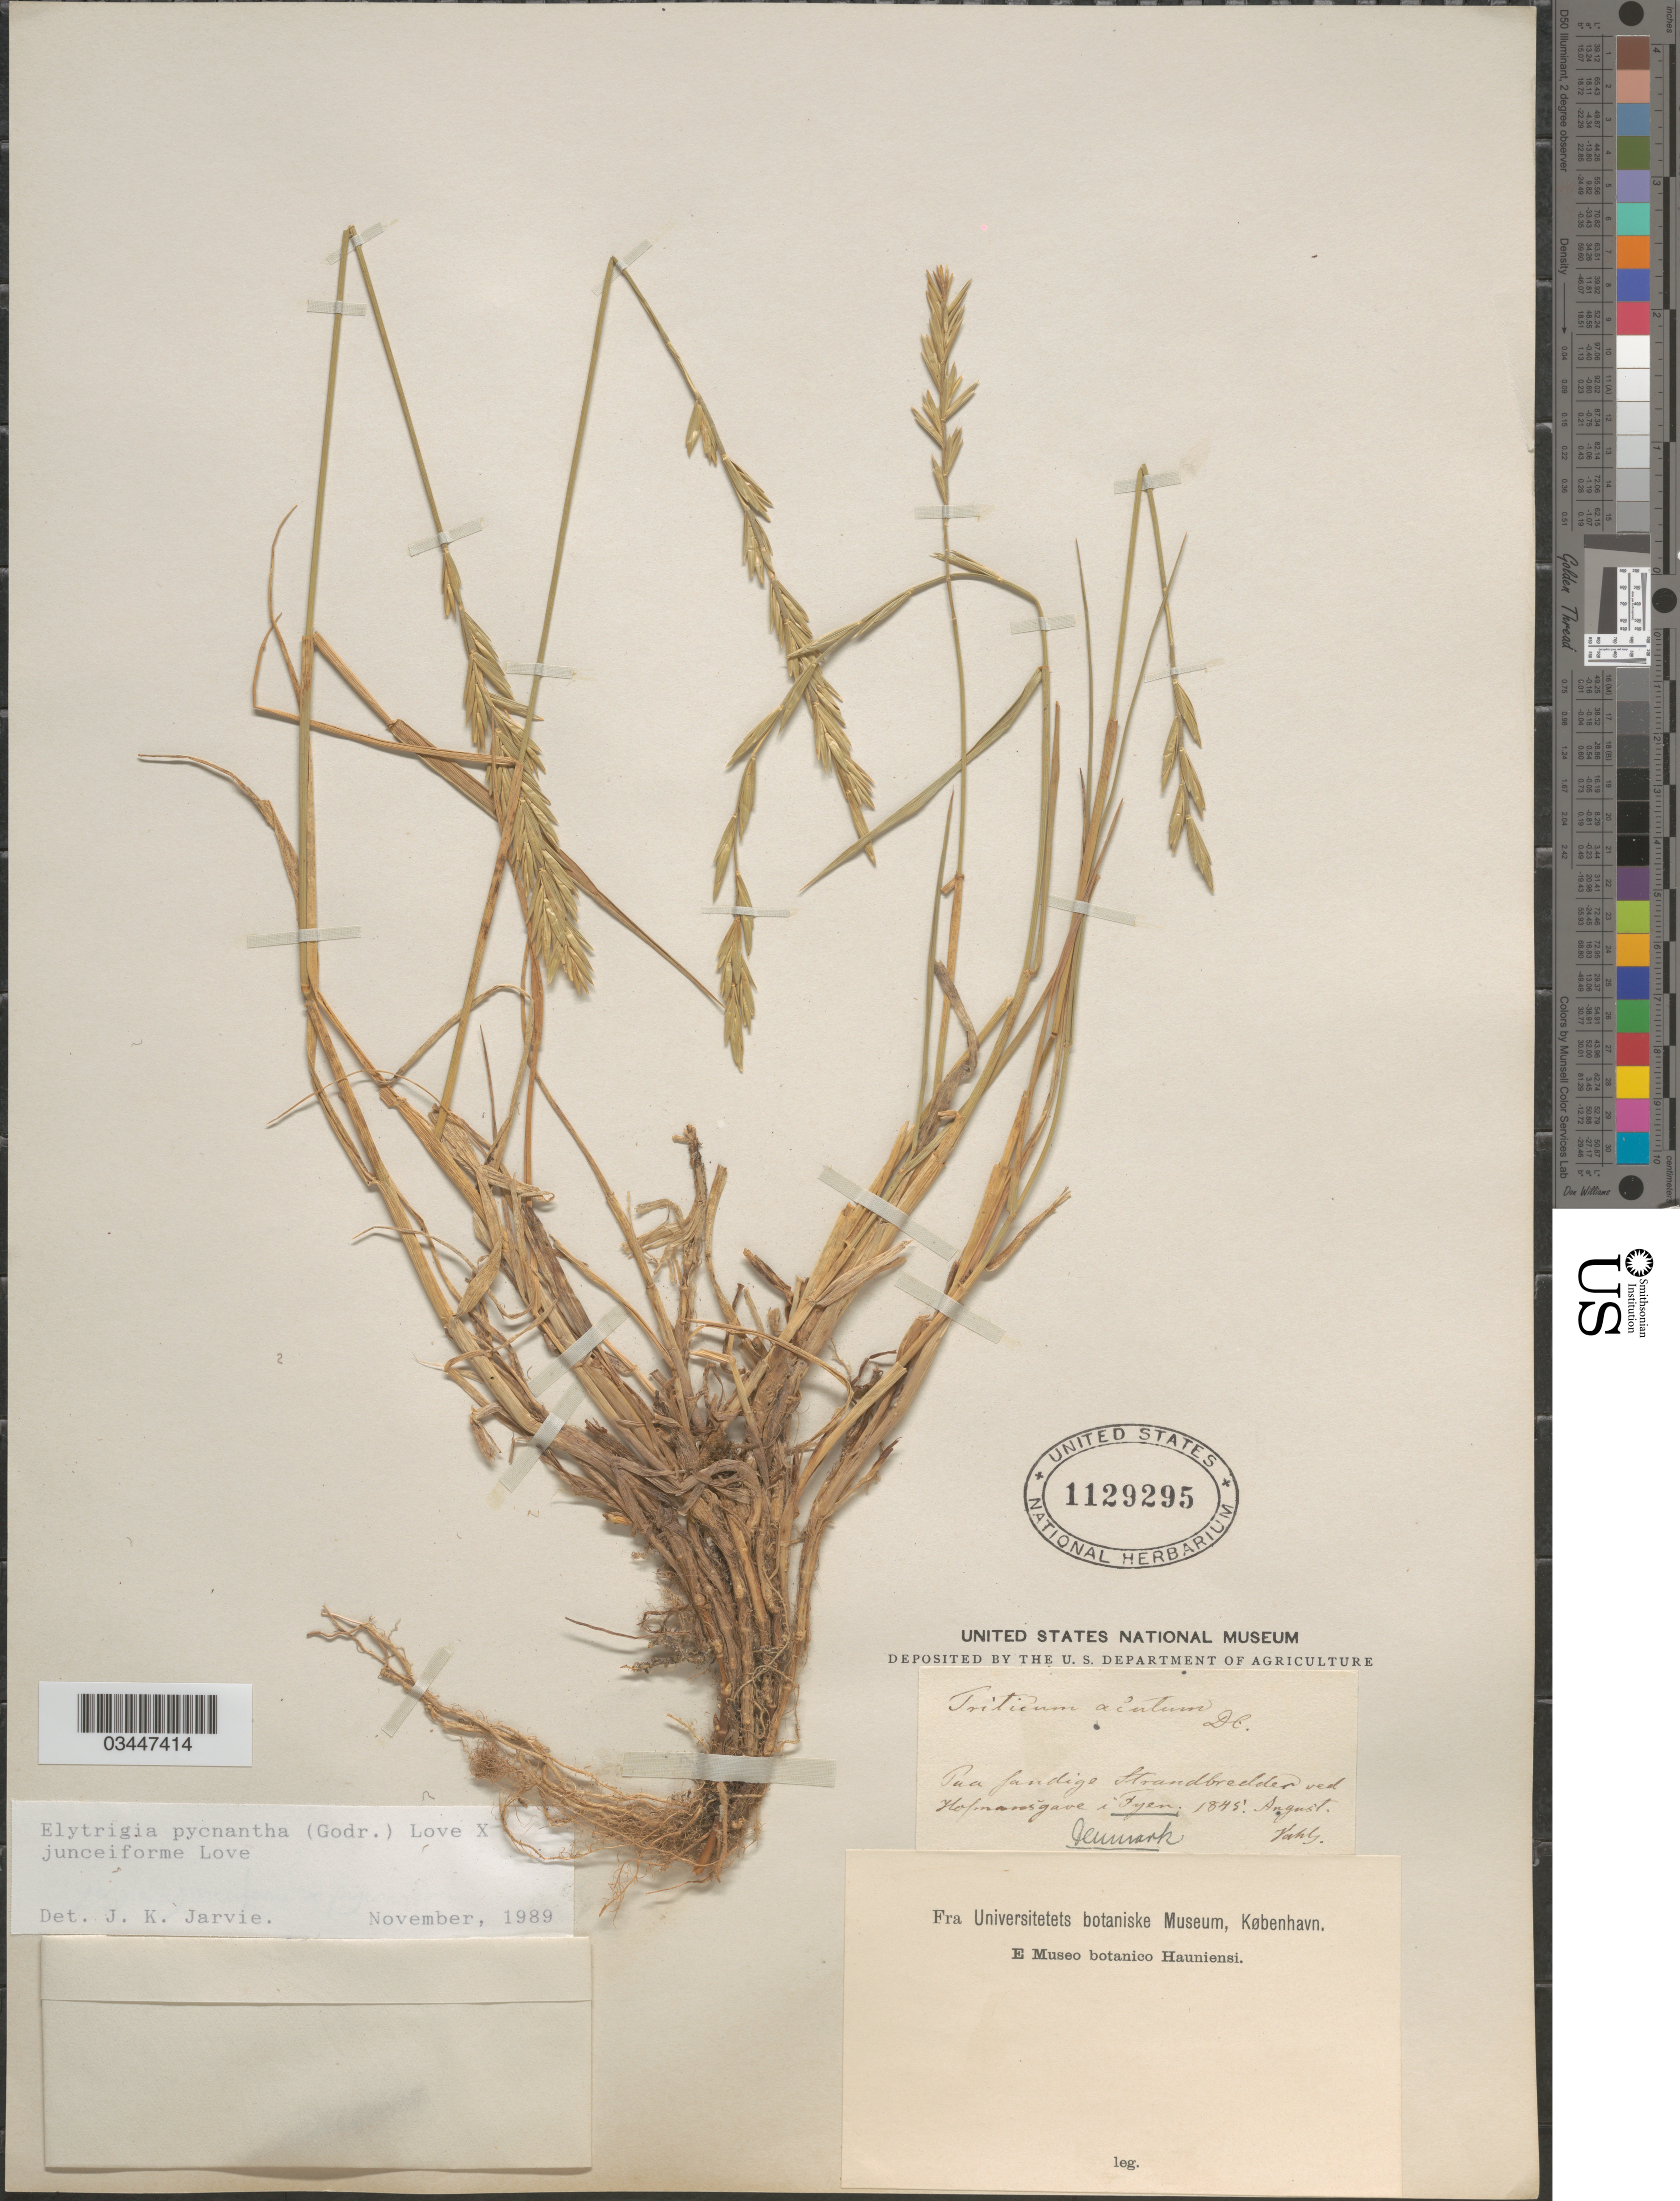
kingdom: Plantae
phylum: Tracheophyta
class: Liliopsida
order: Poales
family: Poaceae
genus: Thinopyrum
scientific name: Thinopyrum pycnanthum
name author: (Godr.) Barkworth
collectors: -- Vahl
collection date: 1845-08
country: Denmark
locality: Paa Sandige Strandbredder ved Hofmansgave i Fyen.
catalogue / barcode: US 1129295